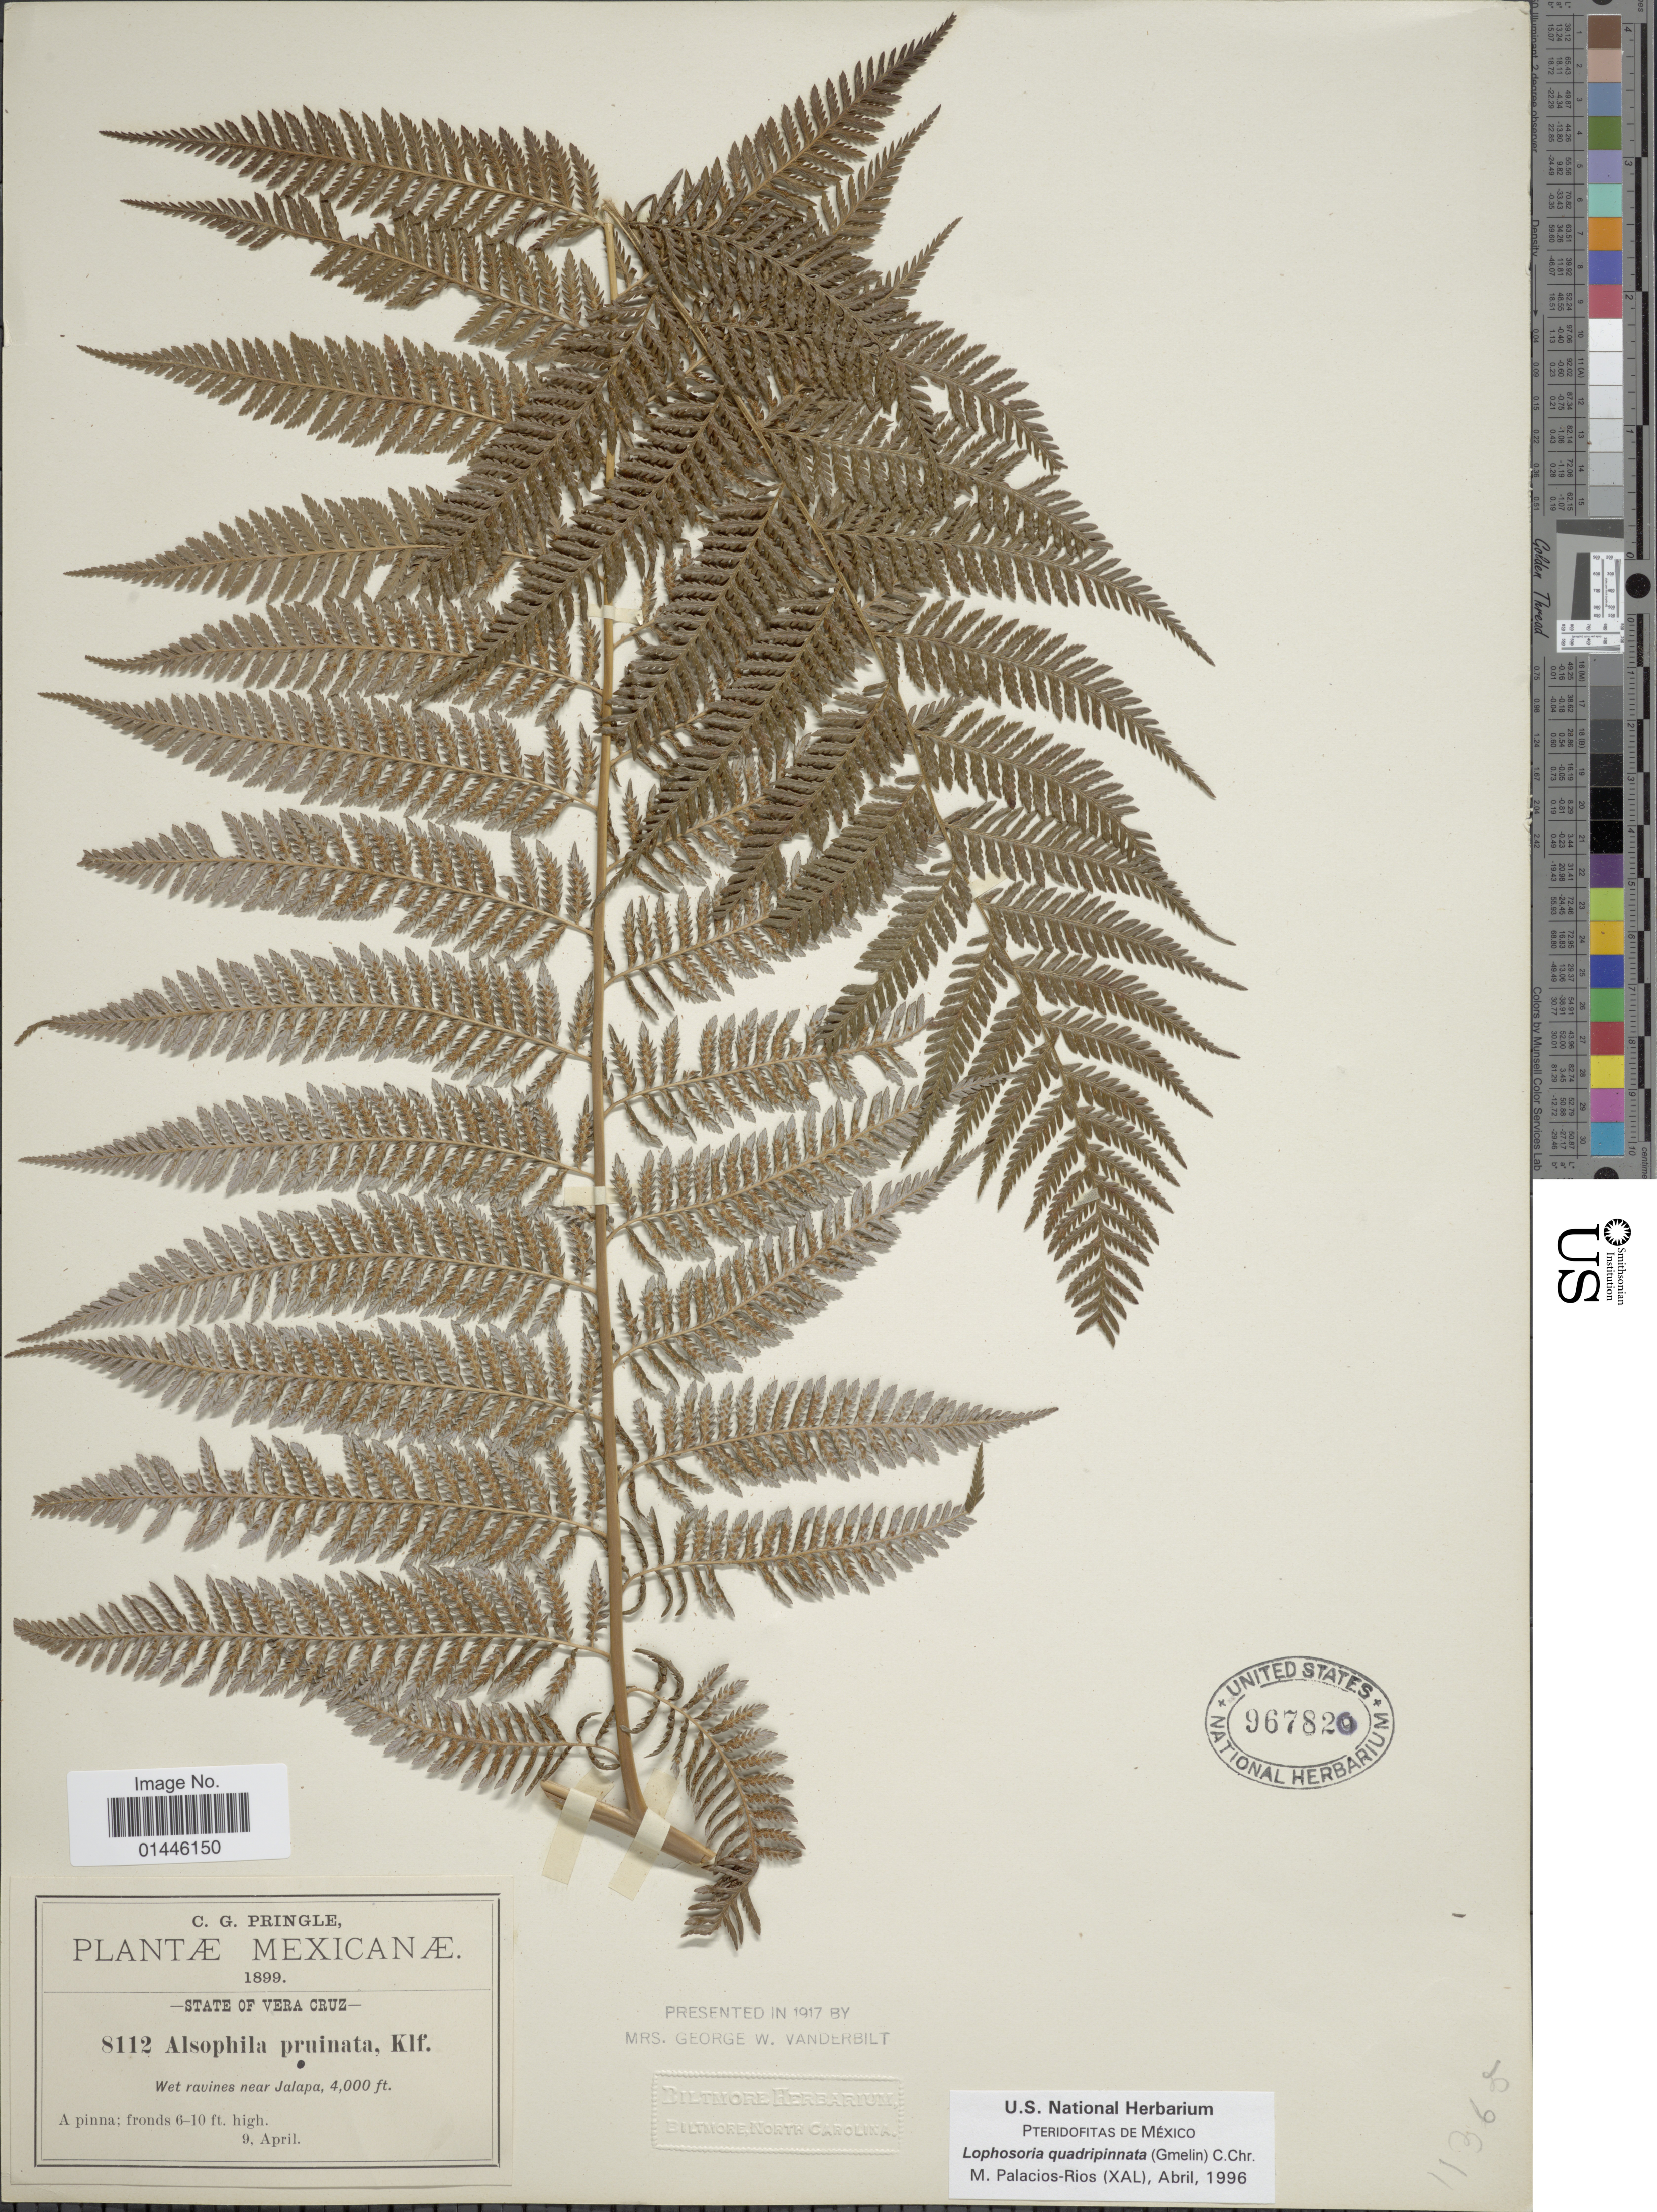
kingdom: Plantae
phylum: Tracheophyta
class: Polypodiopsida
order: Cyatheales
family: Dicksoniaceae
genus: Lophosoria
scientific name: Lophosoria quadripinnata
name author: (J.F. Gmel.) C. Chr.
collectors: C. G. Pringle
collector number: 8112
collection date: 1899-04-09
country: Mexico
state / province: Veracruz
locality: State of Vera Cruz. near Jalapa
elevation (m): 1219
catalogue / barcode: US 967820